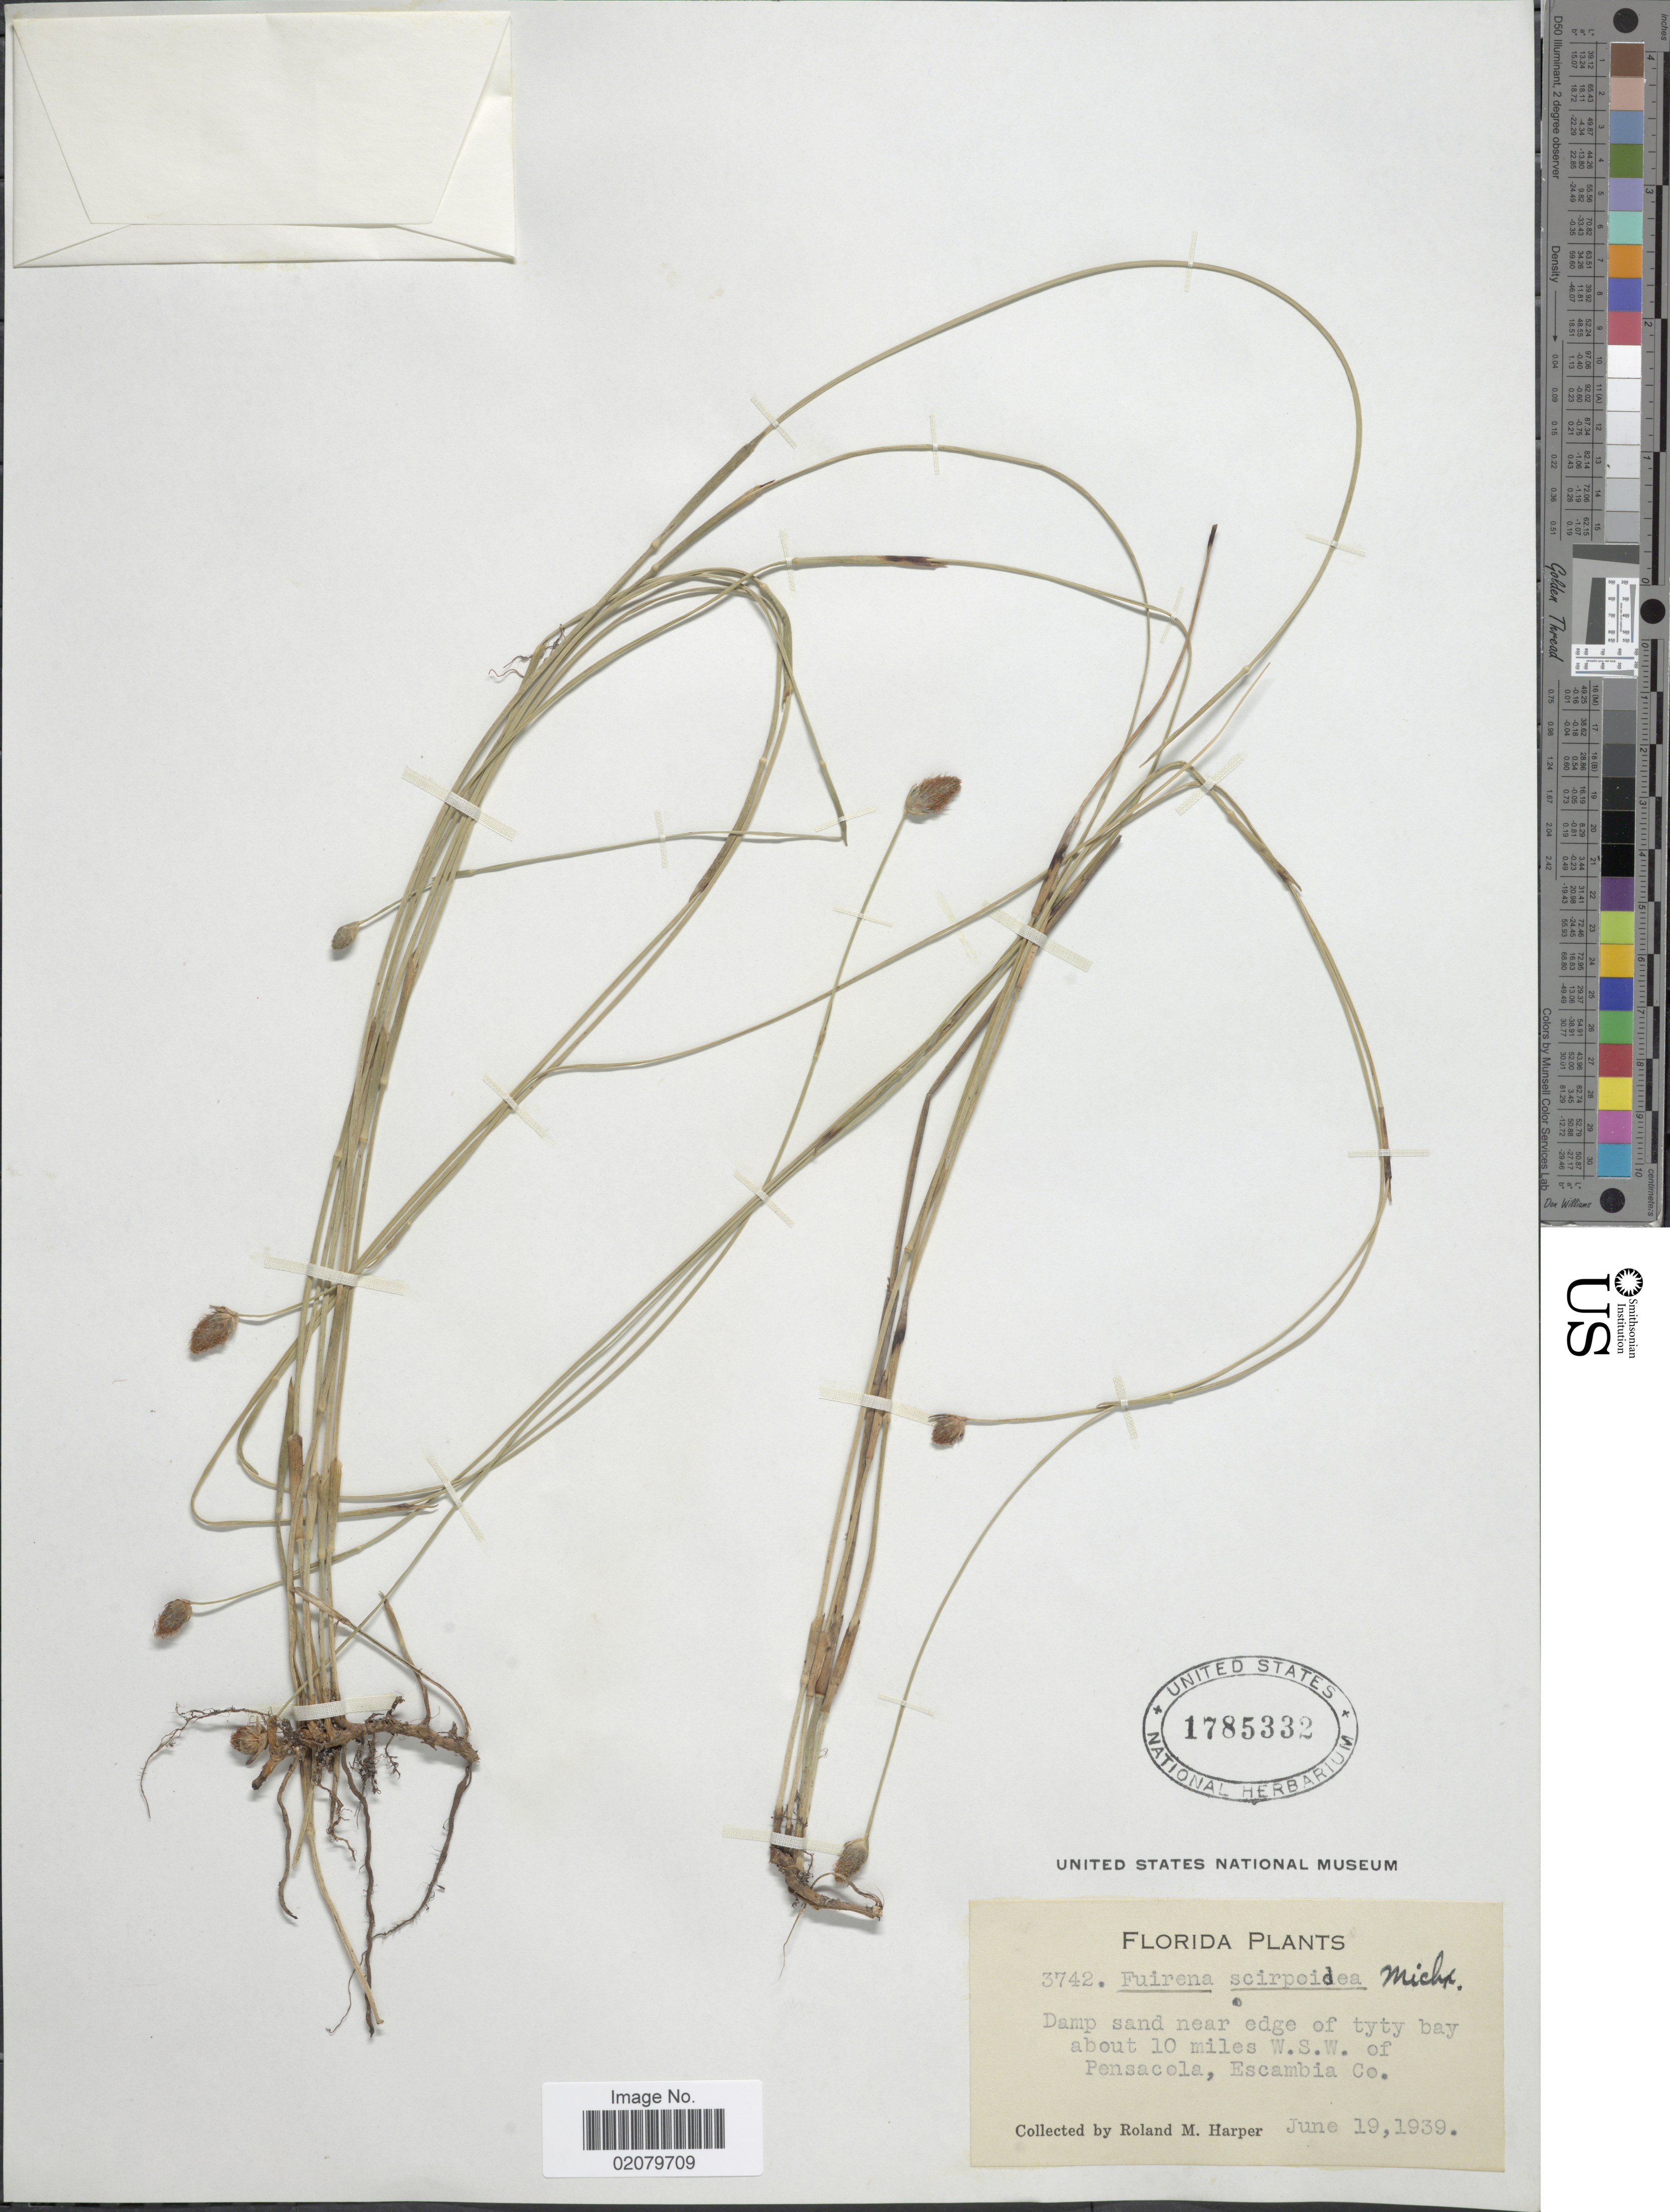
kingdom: Plantae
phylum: Tracheophyta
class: Liliopsida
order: Poales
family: Cyperaceae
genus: Fuirena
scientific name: Fuirena scirpoidea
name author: Michx.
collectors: R. M. Harper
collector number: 3742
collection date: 1939-06-19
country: United States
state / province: Florida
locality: Damp sand near edge of tyty bay about 10 miles W.S.W. of Pensacola, Escambia Co.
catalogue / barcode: US 1785332